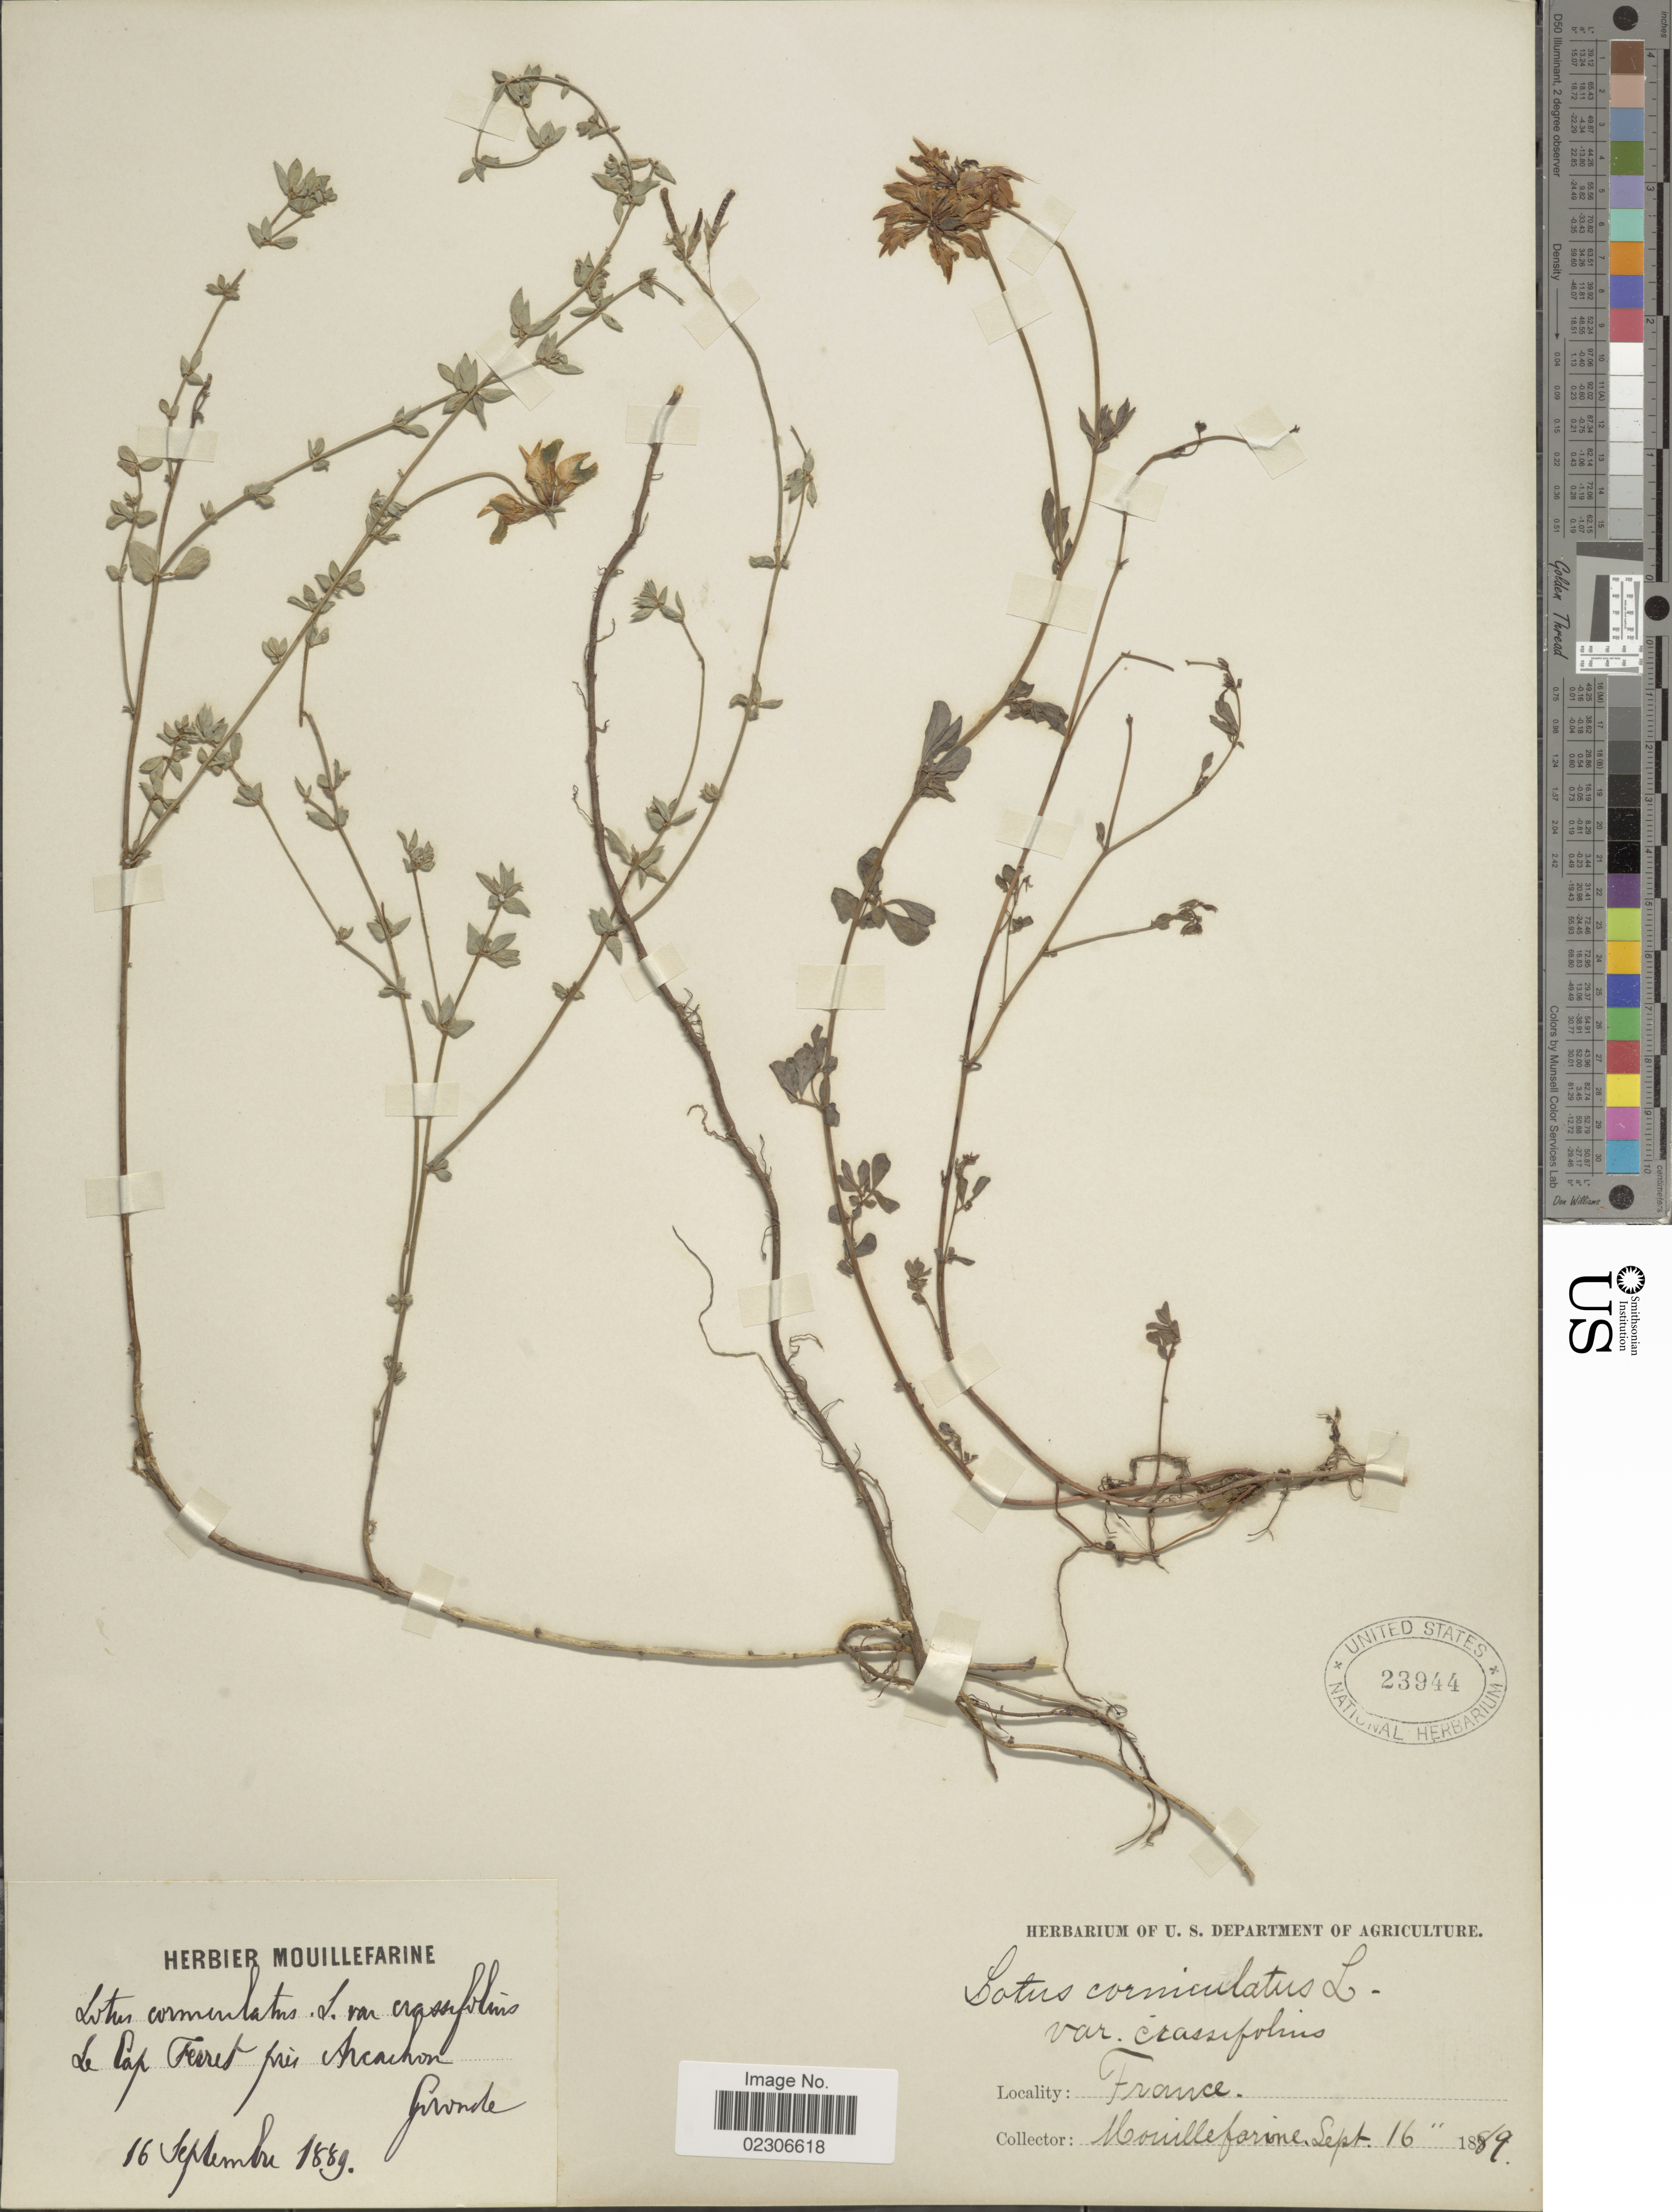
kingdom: Plantae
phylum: Tracheophyta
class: Magnoliopsida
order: Fabales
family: Fabaceae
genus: Lotus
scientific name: Lotus corniculatus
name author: L.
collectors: A. Mouillefarine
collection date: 1889-09-16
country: France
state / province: Nouvelle-Aquitaine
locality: Cap Ferret près Arcachon, Gironde.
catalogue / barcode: US 23944